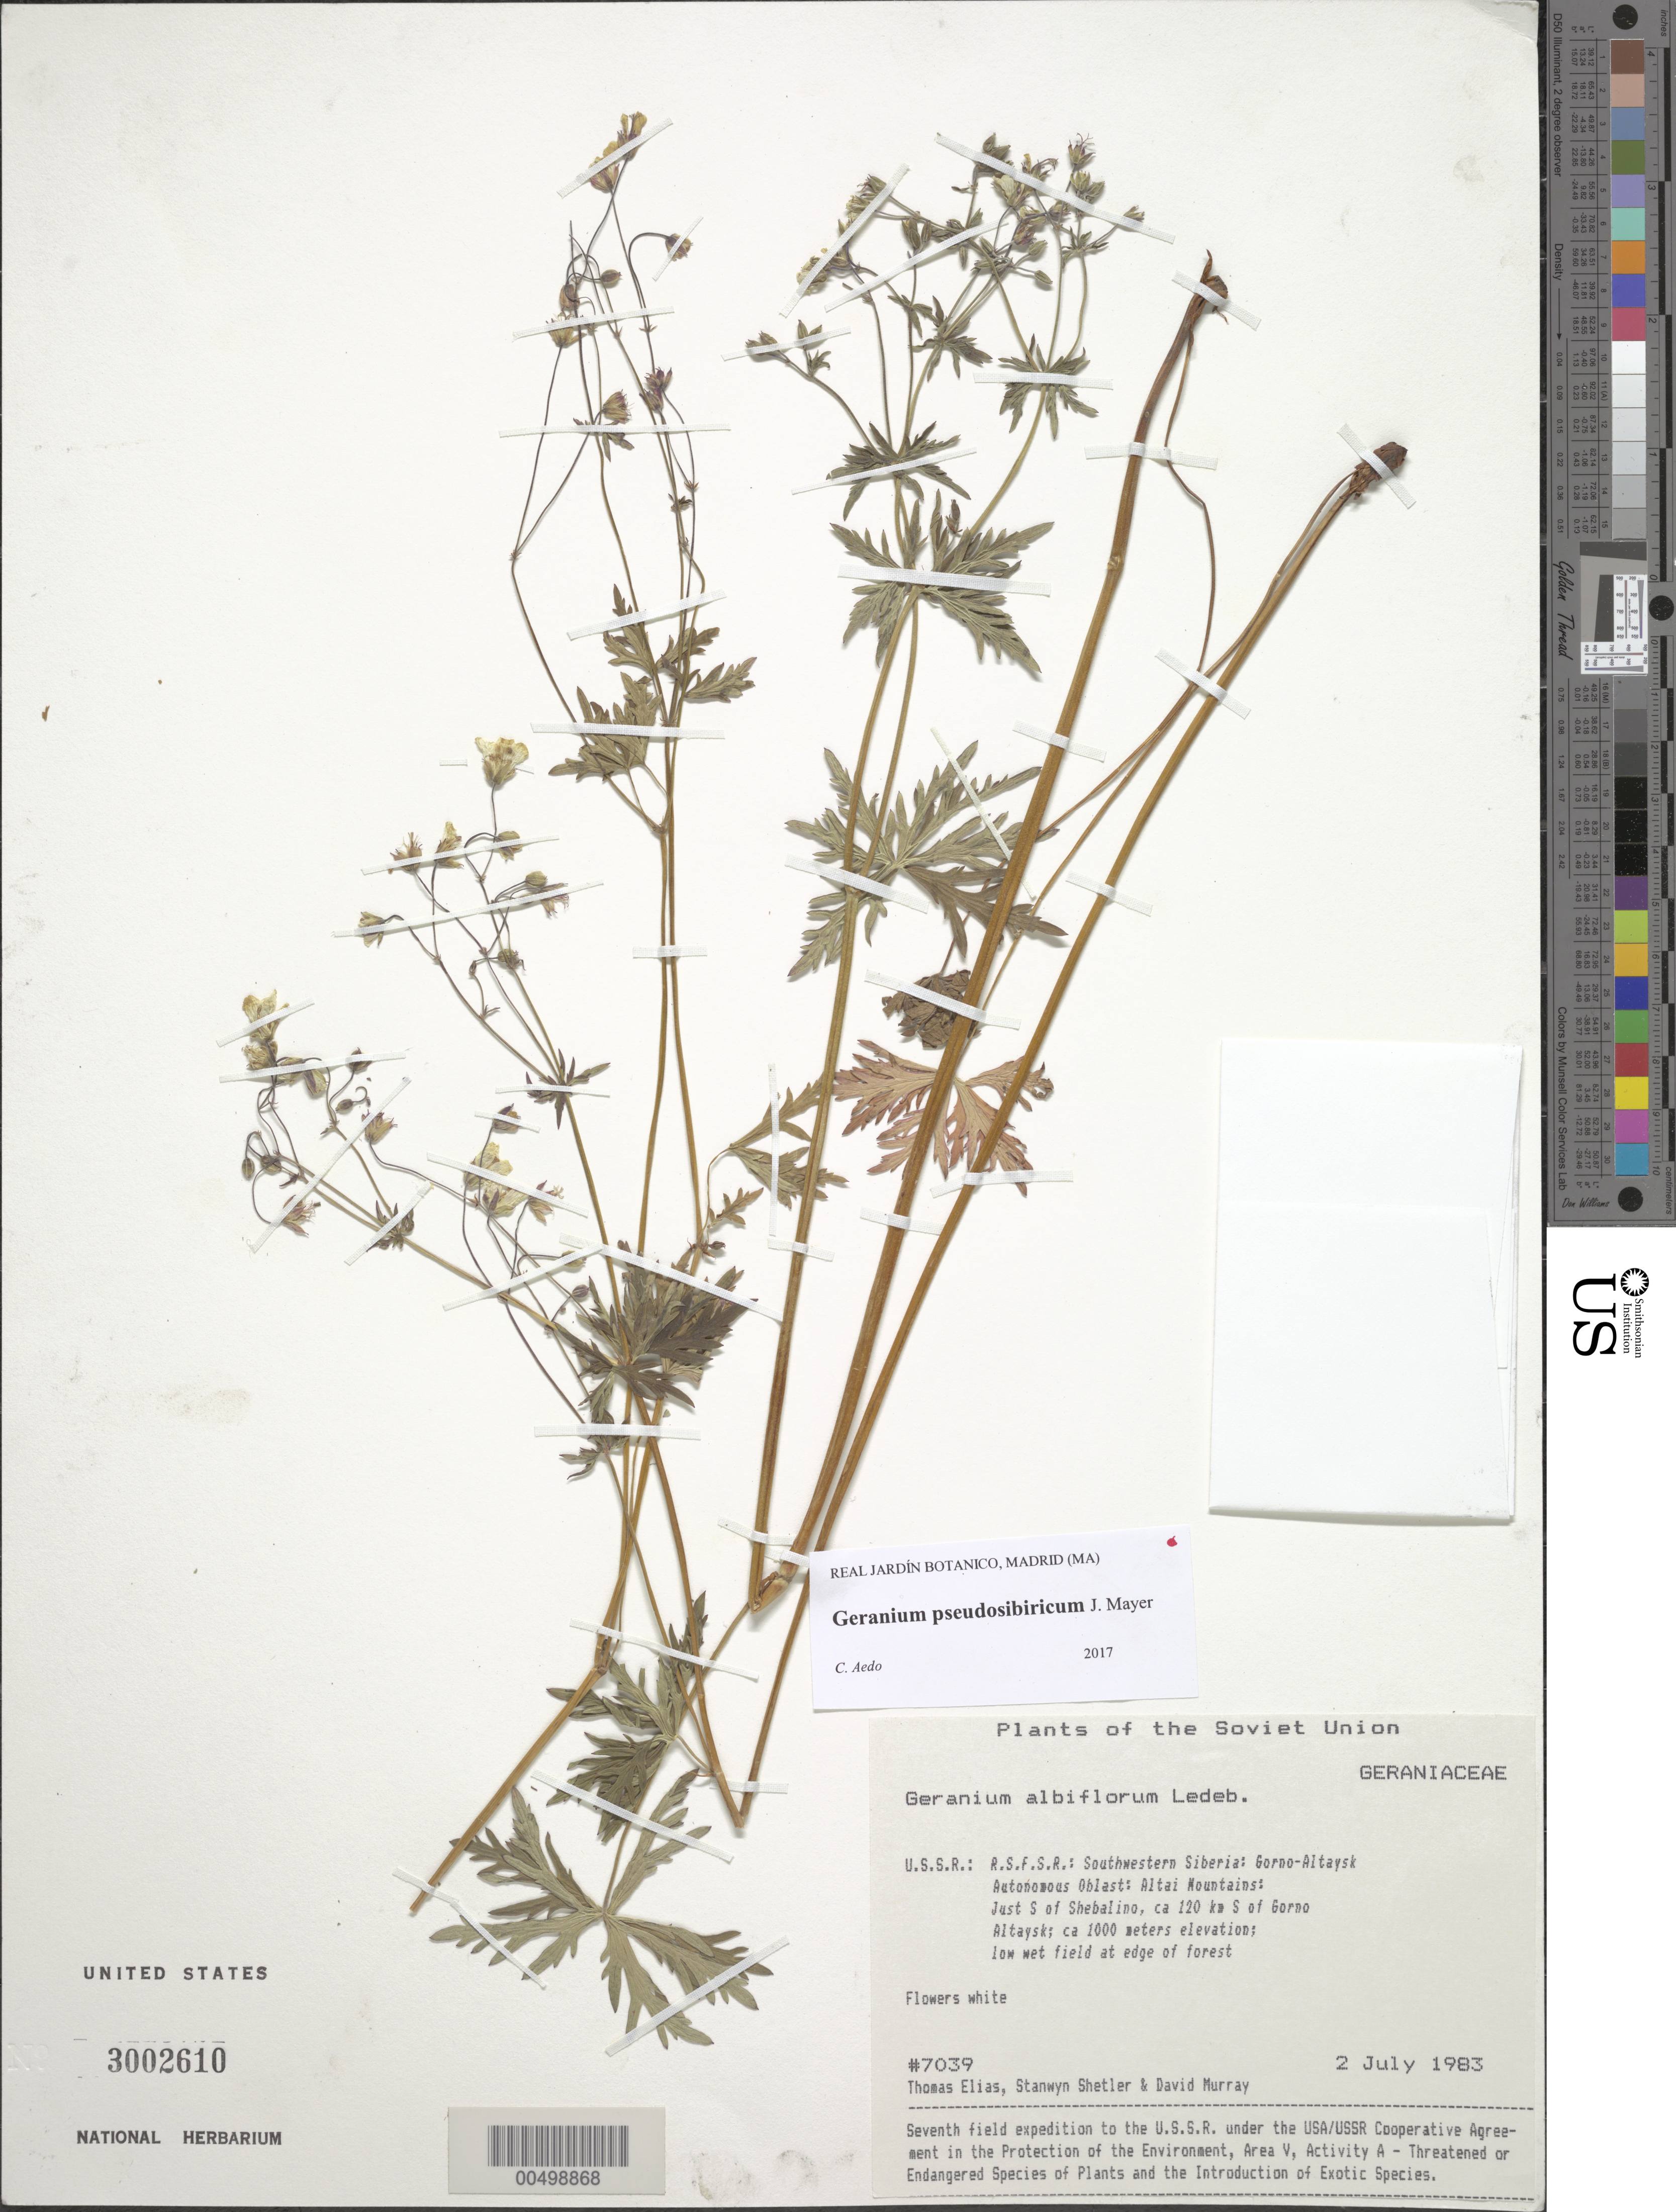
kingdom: Plantae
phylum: Tracheophyta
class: Magnoliopsida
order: Geraniales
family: Geraniaceae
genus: Geranium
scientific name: Geranium pseudosibiricum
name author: J. Mayer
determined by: Aedo, C.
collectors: T. Elias, S. Shetler & D. F. Murray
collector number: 7039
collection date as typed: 02 Jul 1983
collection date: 1983-07-02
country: Russian Federation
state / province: Altai Republic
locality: Altai Mountains, just S of Shebalino, ca. 120 km S of Gorno-Altaysk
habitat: low wet field at edge of forest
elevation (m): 1000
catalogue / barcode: US 3002610